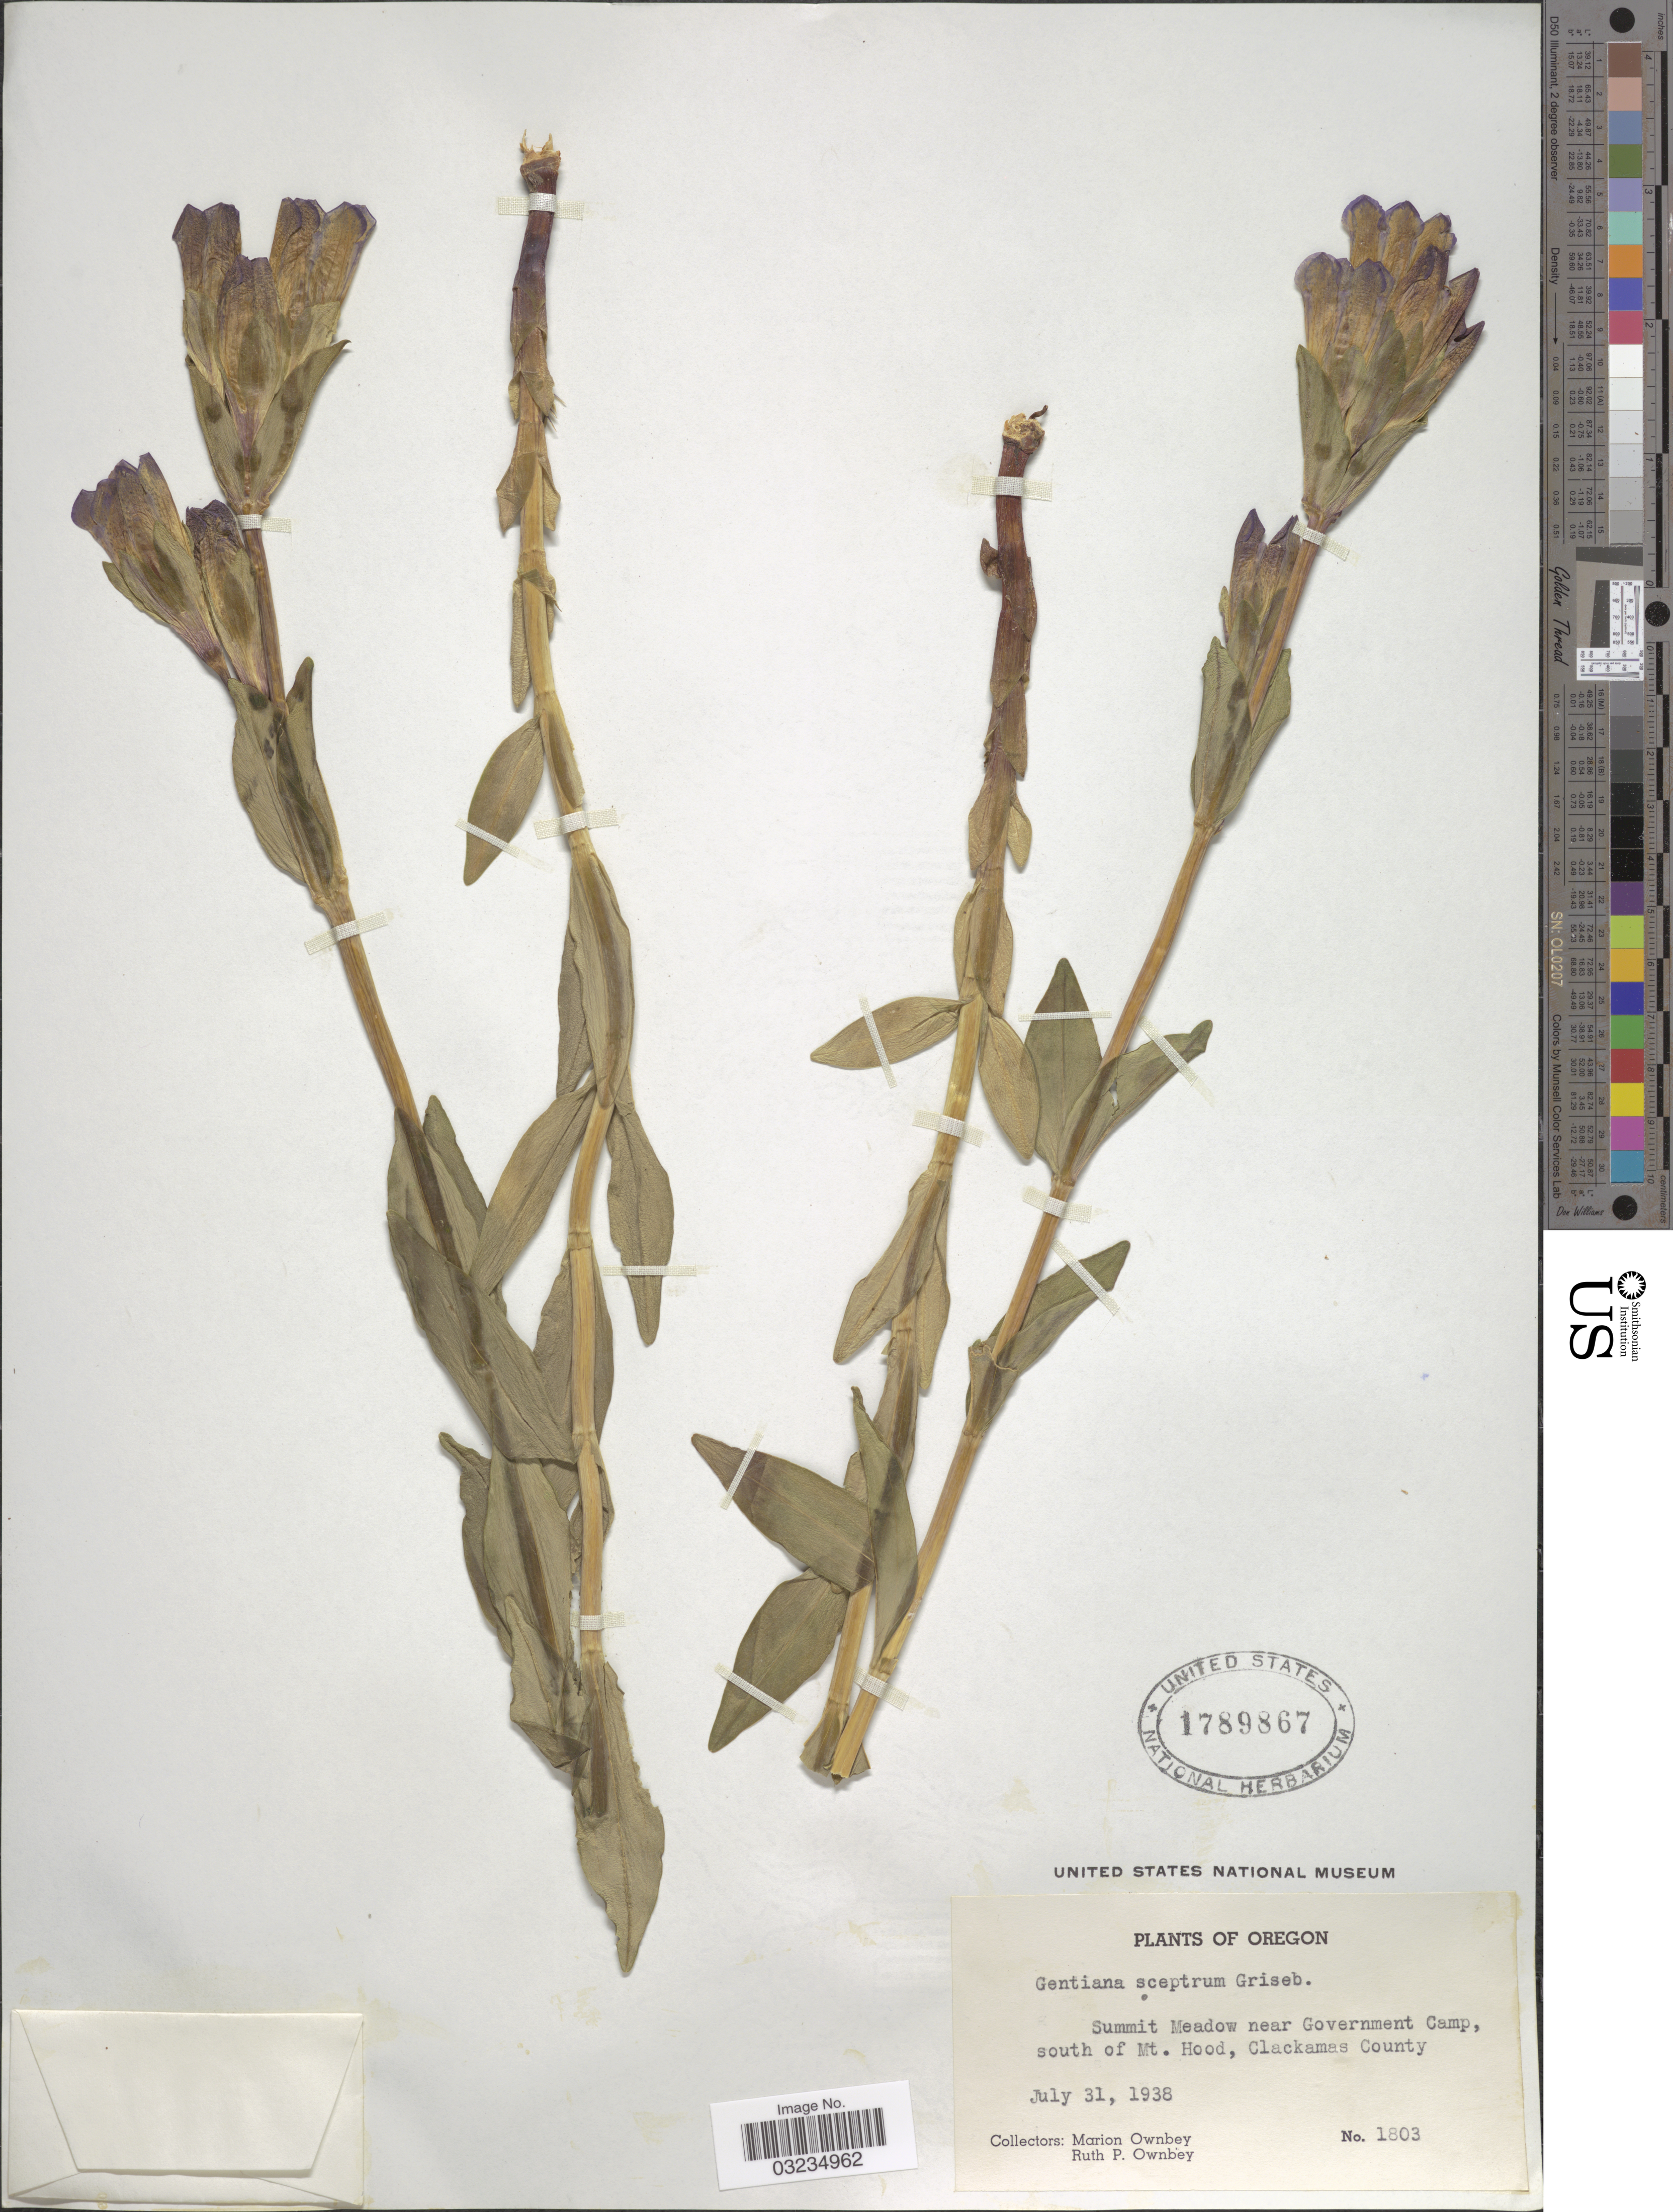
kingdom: Plantae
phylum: Tracheophyta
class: Magnoliopsida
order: Gentianales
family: Gentianaceae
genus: Gentiana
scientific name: Gentiana sceptrum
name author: Griseb.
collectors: M. Ownbey & R. Ownbey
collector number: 1803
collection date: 1938-07-31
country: United States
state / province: Oregon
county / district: Clackamas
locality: Summit Meadow near Government Camp, south of Mt. Hood, Clackamas County.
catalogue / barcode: US 1789867